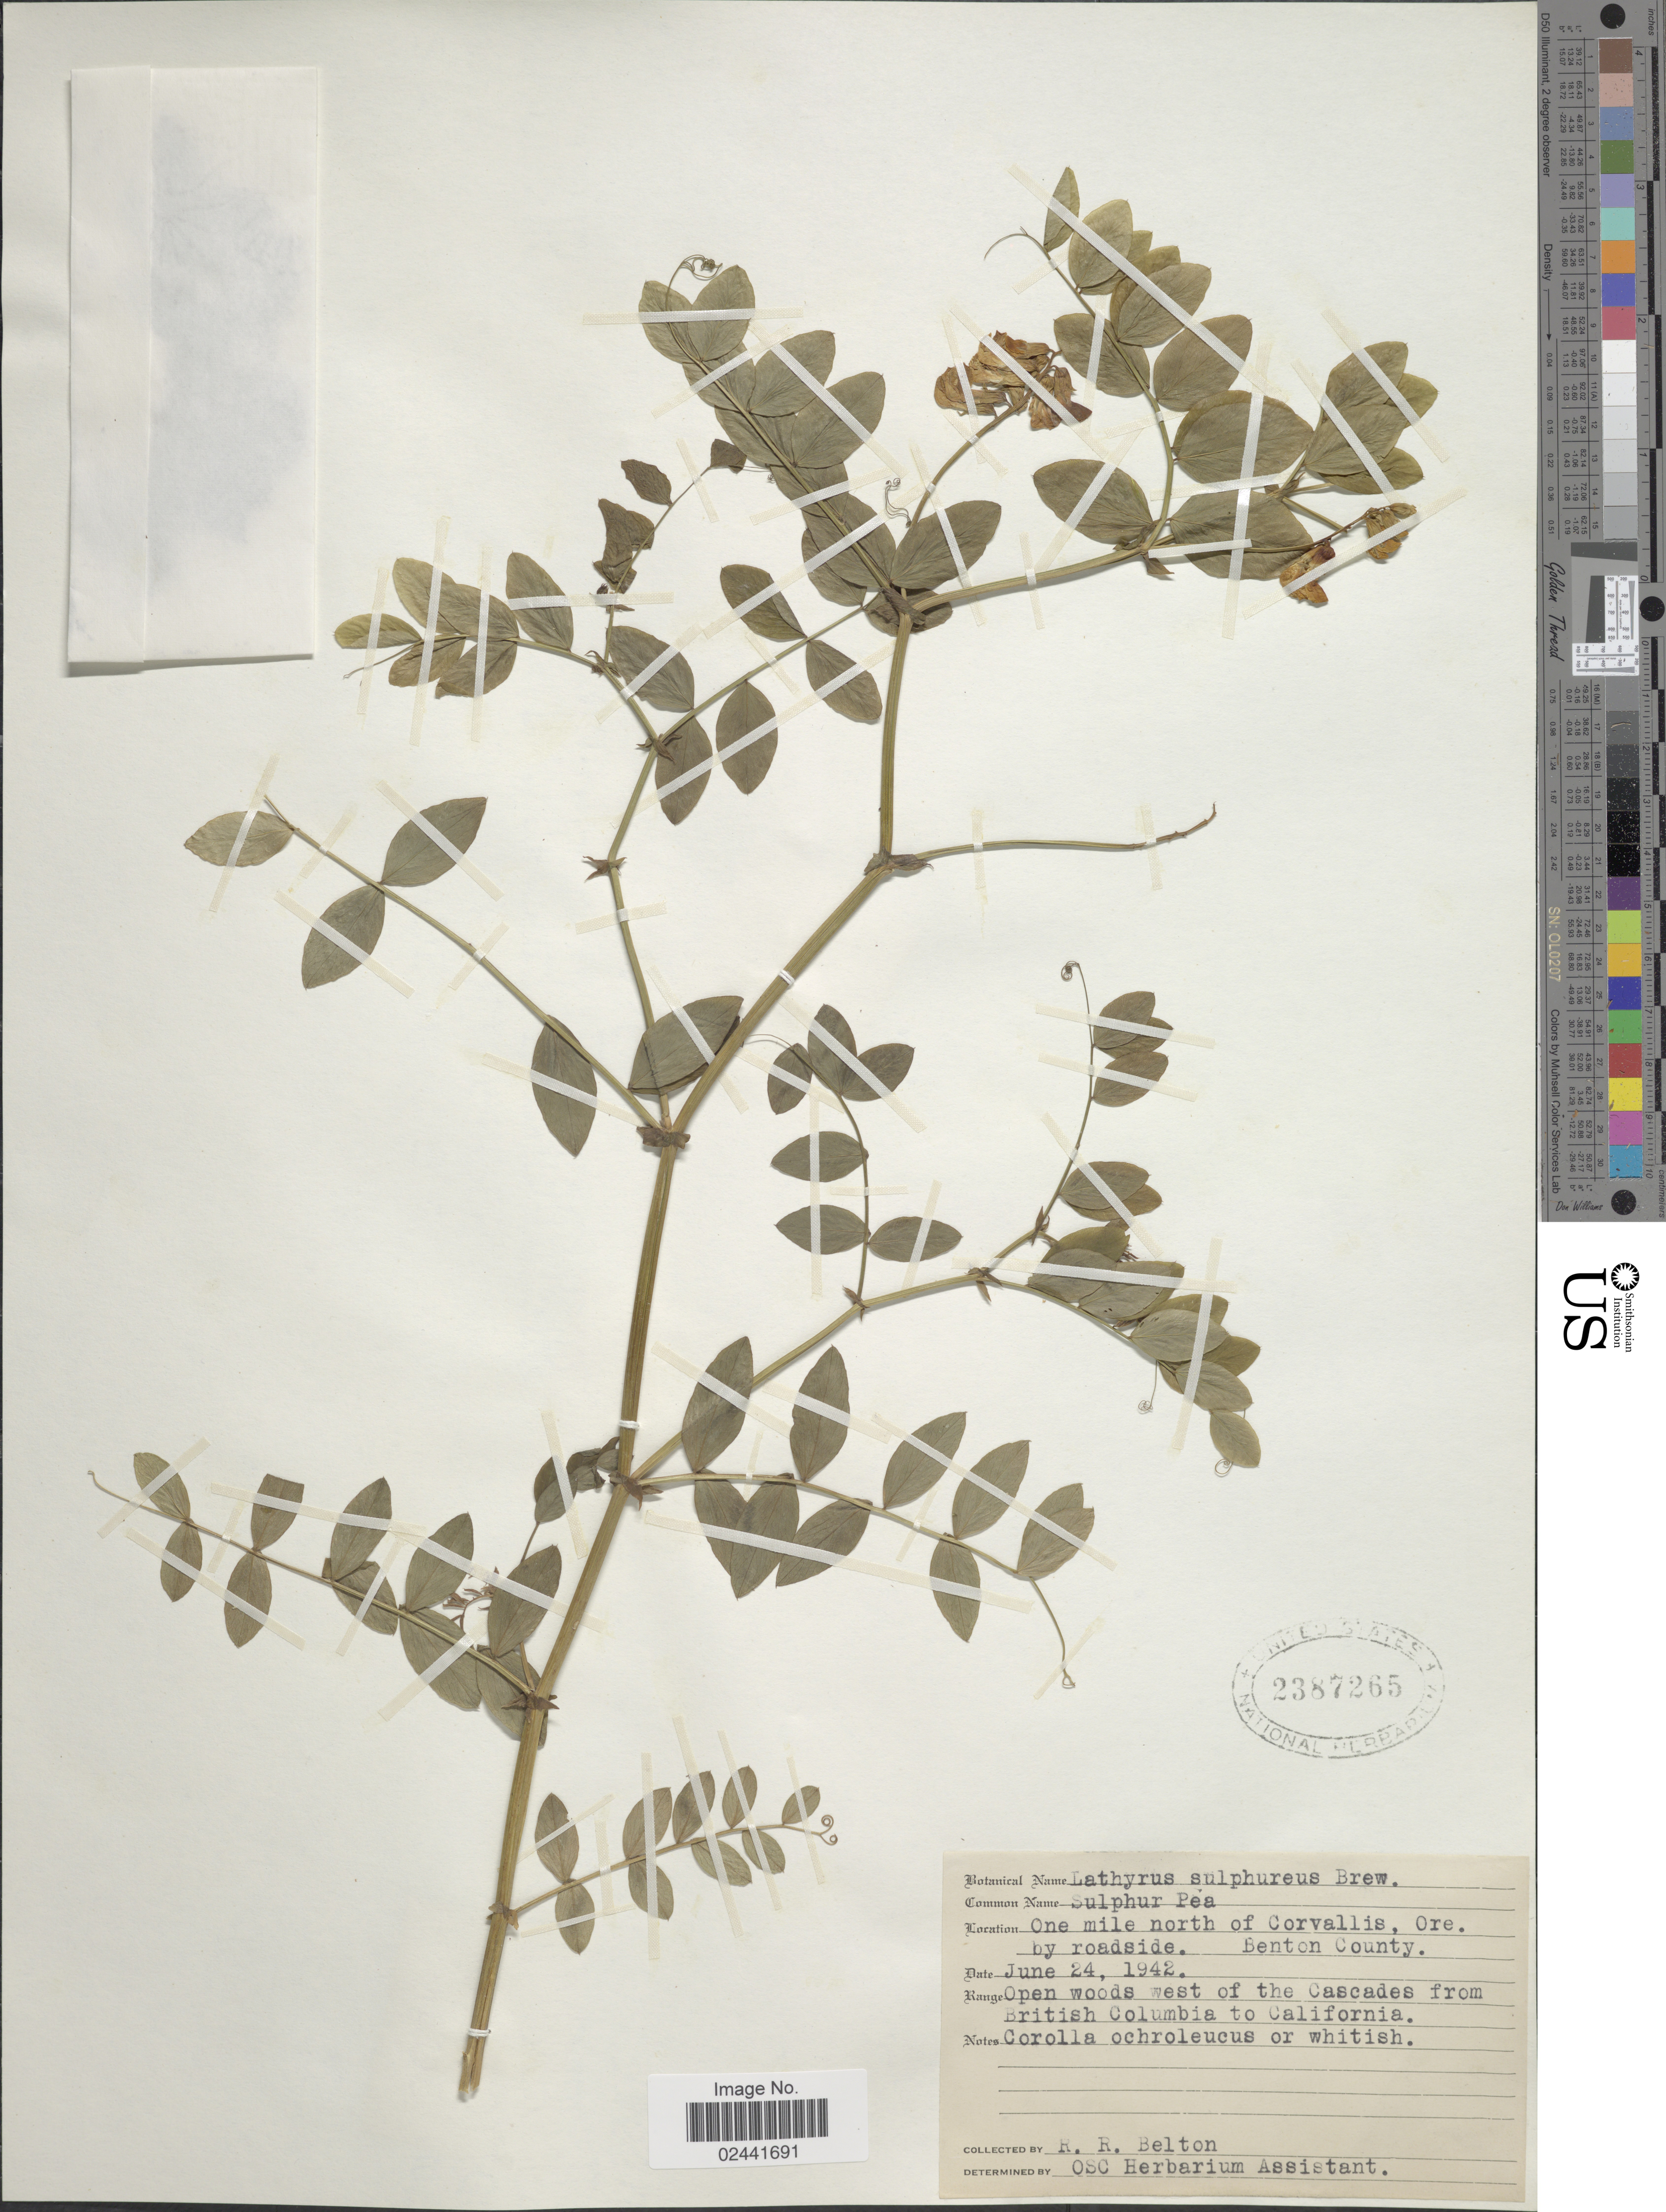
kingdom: Plantae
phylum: Tracheophyta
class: Magnoliopsida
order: Fabales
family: Fabaceae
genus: Lathyrus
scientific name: Lathyrus sulphureus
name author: W.H. Brewer ex A. Gray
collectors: R. Belton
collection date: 1942-06-24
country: United States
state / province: Oregon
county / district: Benton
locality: One mile north of Corvalis, by roadside. benton County, Open woods west of the Cascades from British Columbia to California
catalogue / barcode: US 2387265